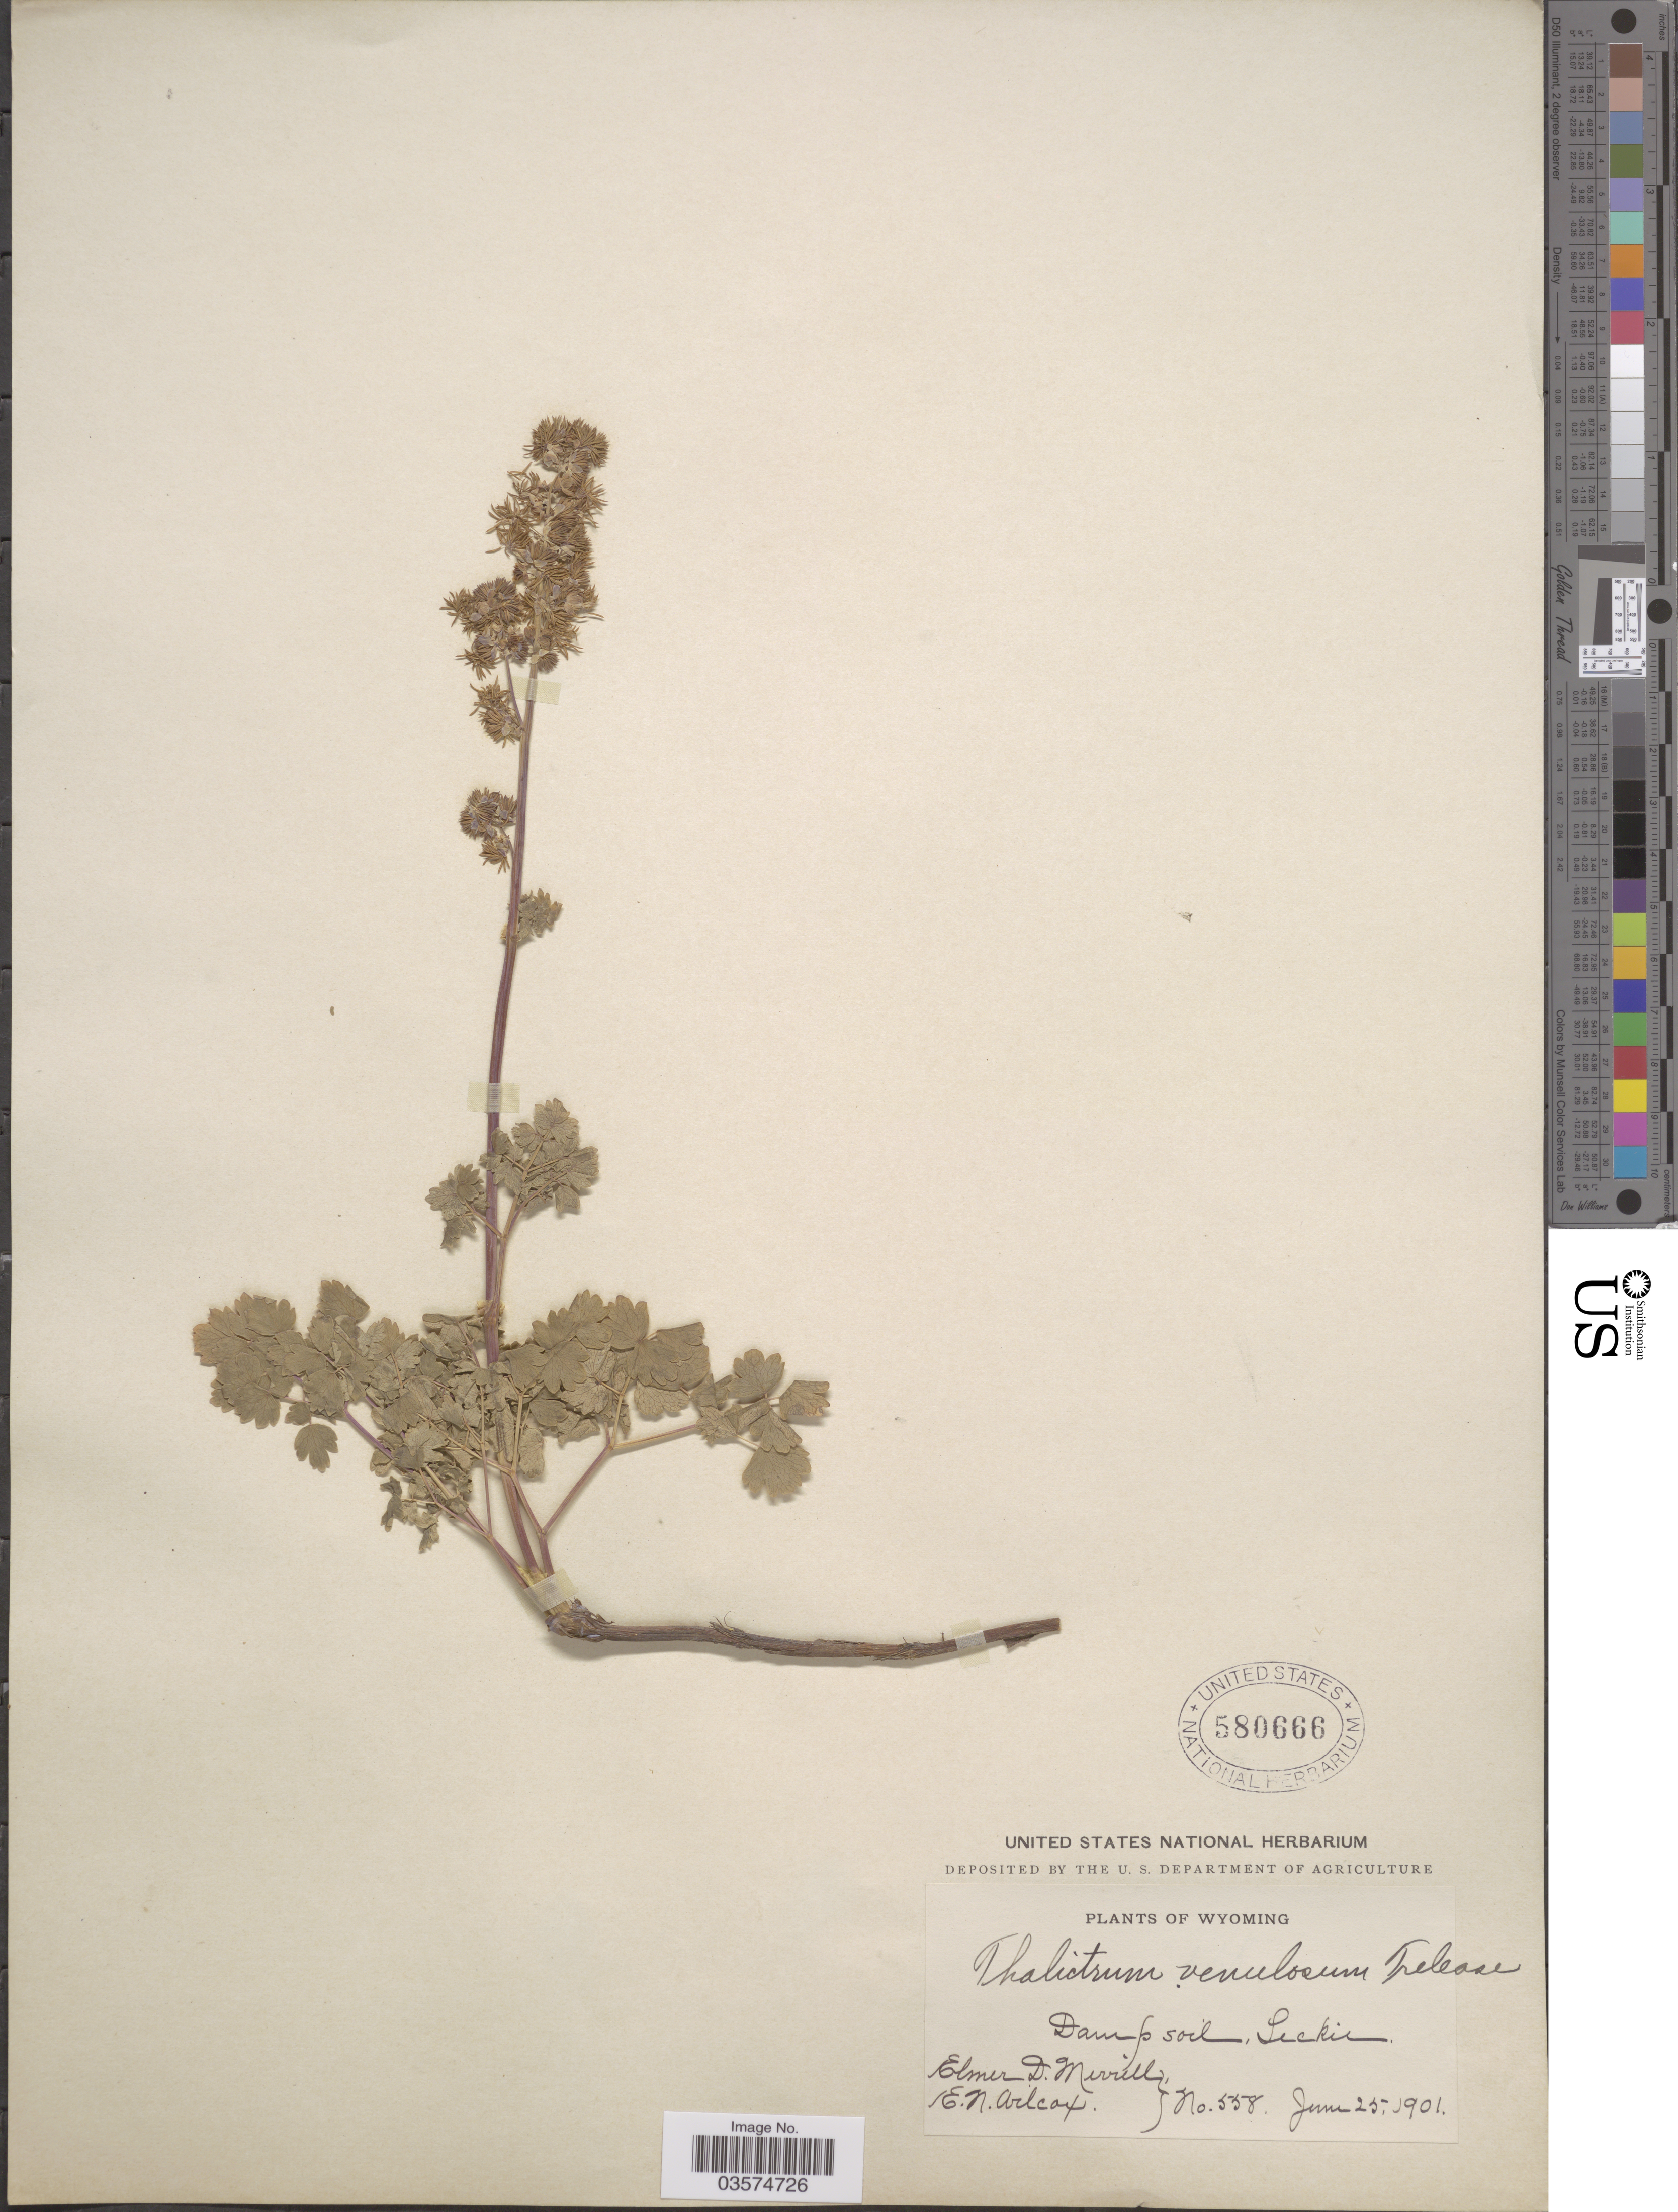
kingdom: Plantae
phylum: Tracheophyta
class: Magnoliopsida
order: Ranunculales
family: Ranunculaceae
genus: Thalictrum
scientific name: Thalictrum venulosum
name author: Trel.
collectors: E. D. Merrill & E. Wilcox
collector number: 558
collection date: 1901-06-25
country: United States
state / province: Wyoming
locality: Damp soil, Leckie.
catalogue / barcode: US 580666